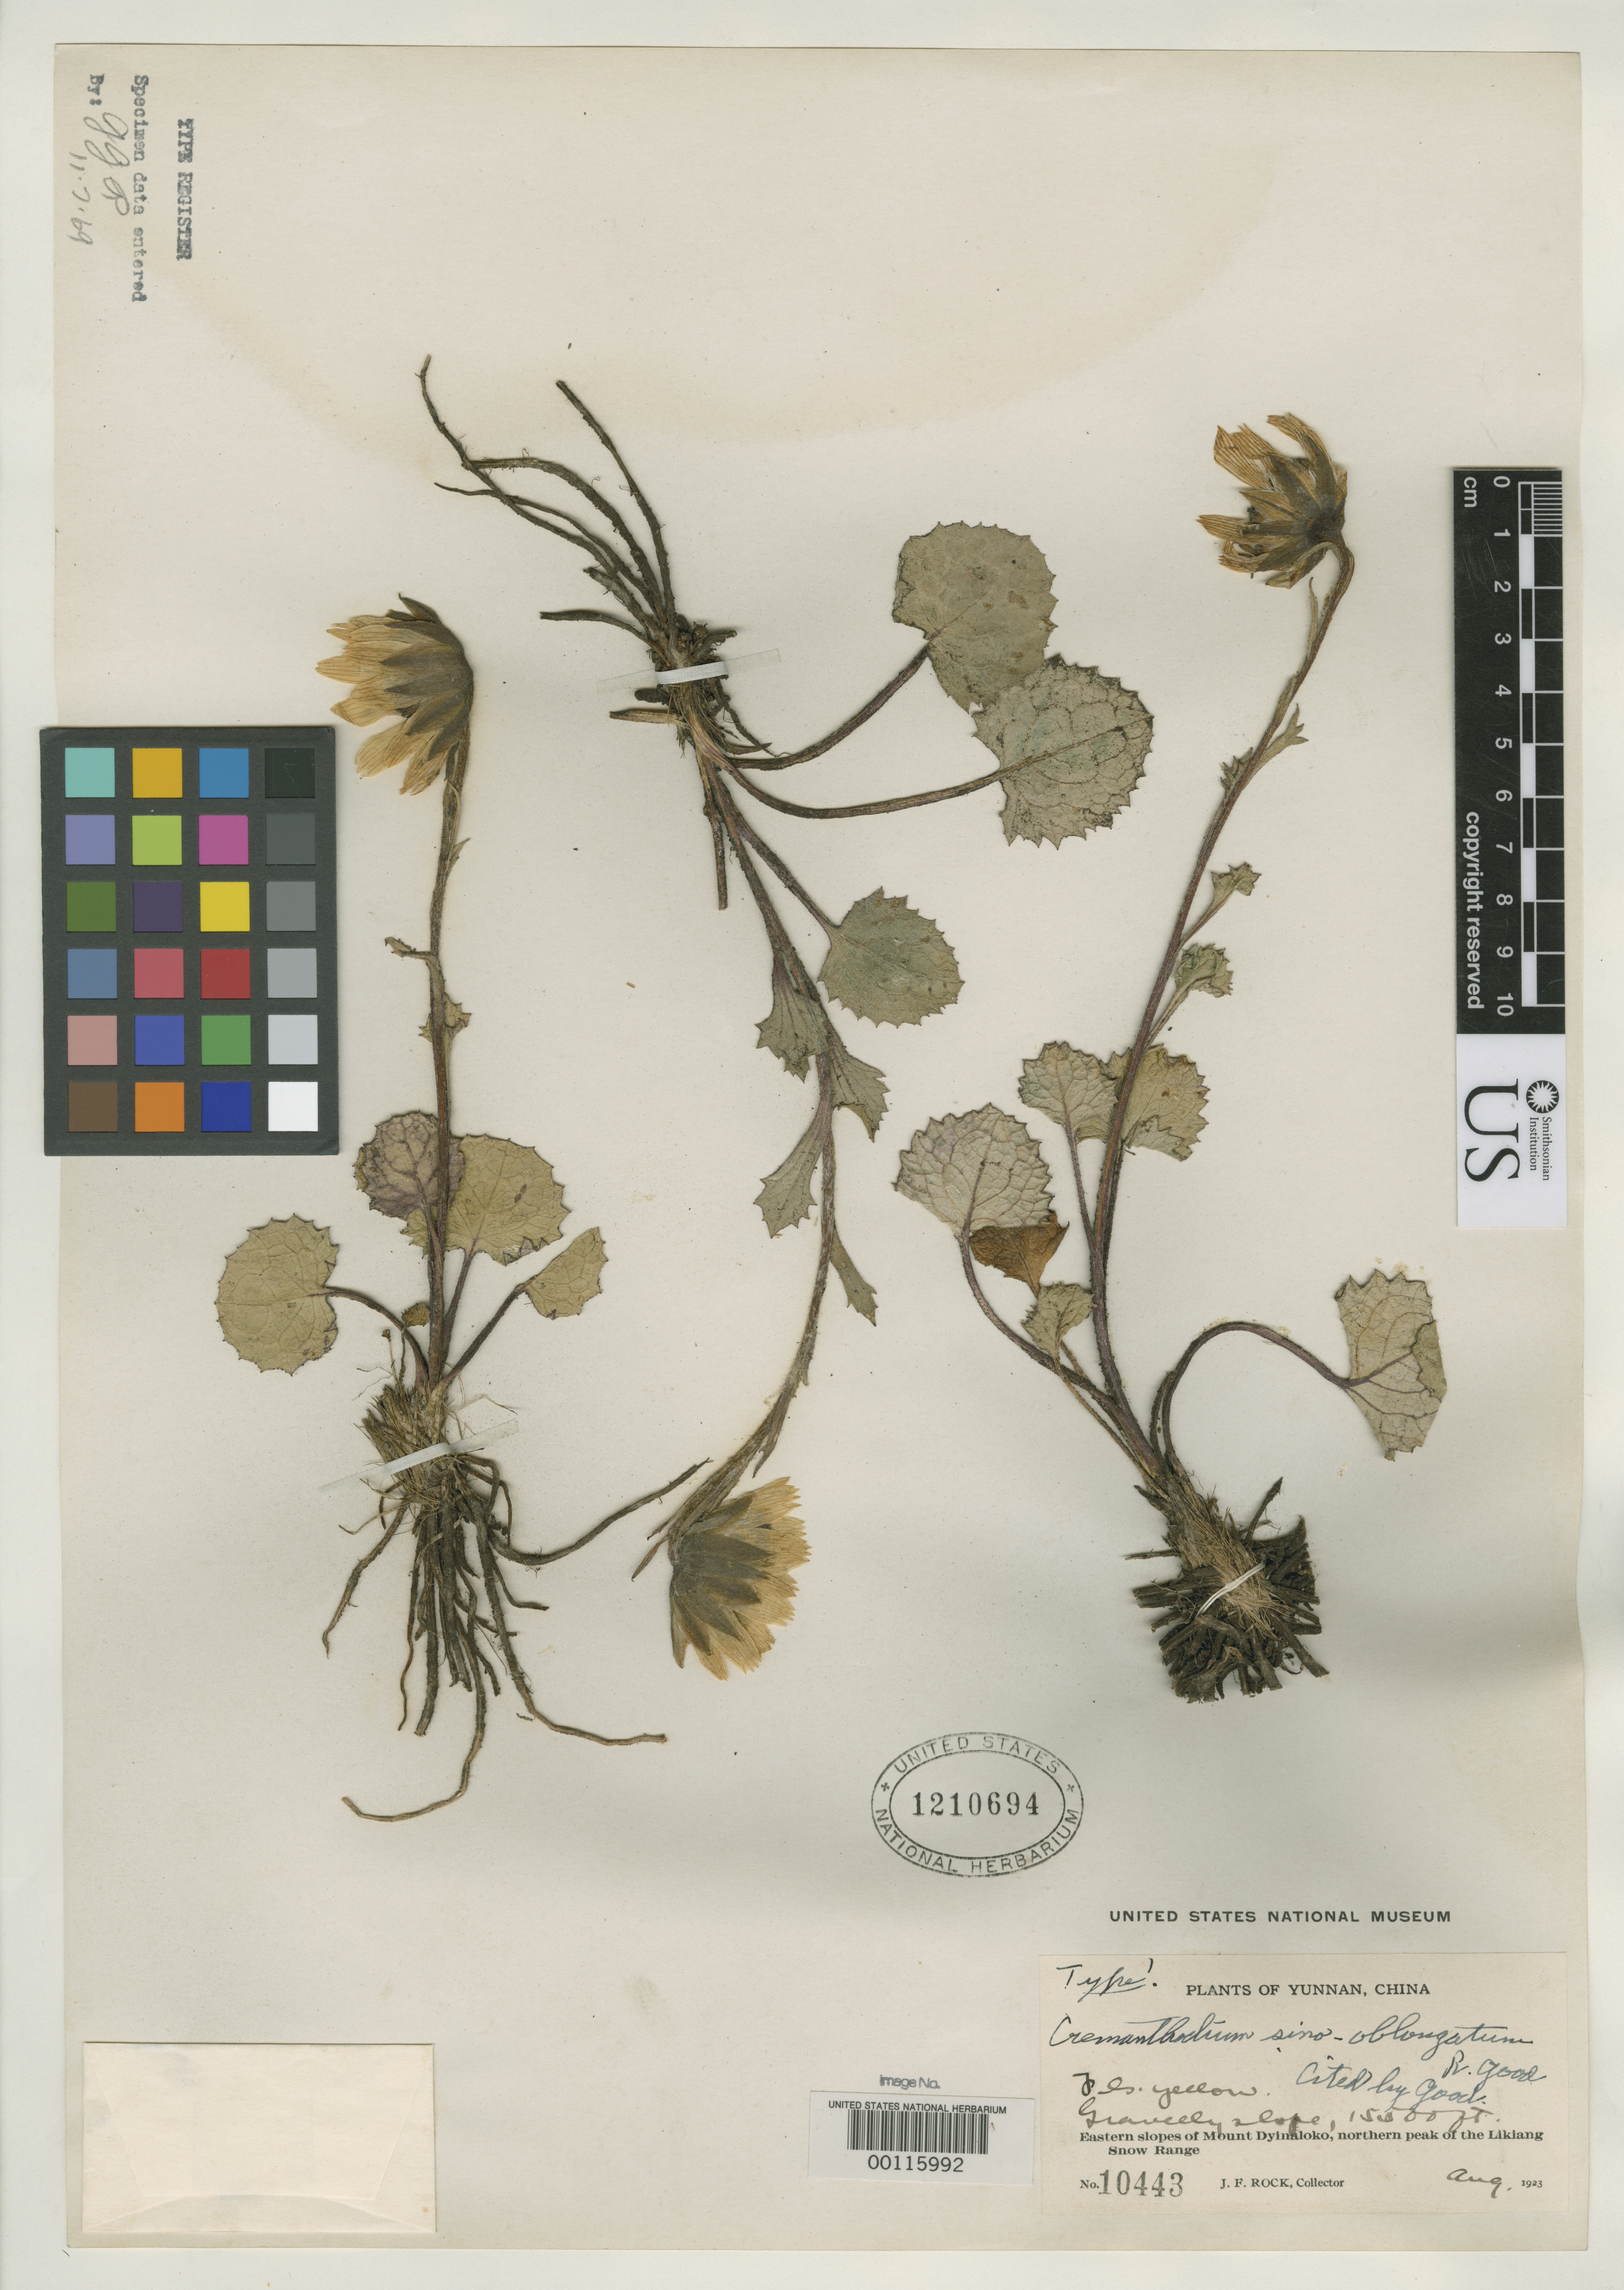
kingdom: Plantae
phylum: Tracheophyta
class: Magnoliopsida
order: Asterales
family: Asteraceae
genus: Cremanthodium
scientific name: Cremanthodium sino-oblongatum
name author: R.D. Good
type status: Isotype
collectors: J. F. Rock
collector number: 10443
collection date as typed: Aug 1923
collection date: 1923-08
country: China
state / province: Yunnan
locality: Mt. Dyinaloko.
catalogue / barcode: US 1210694